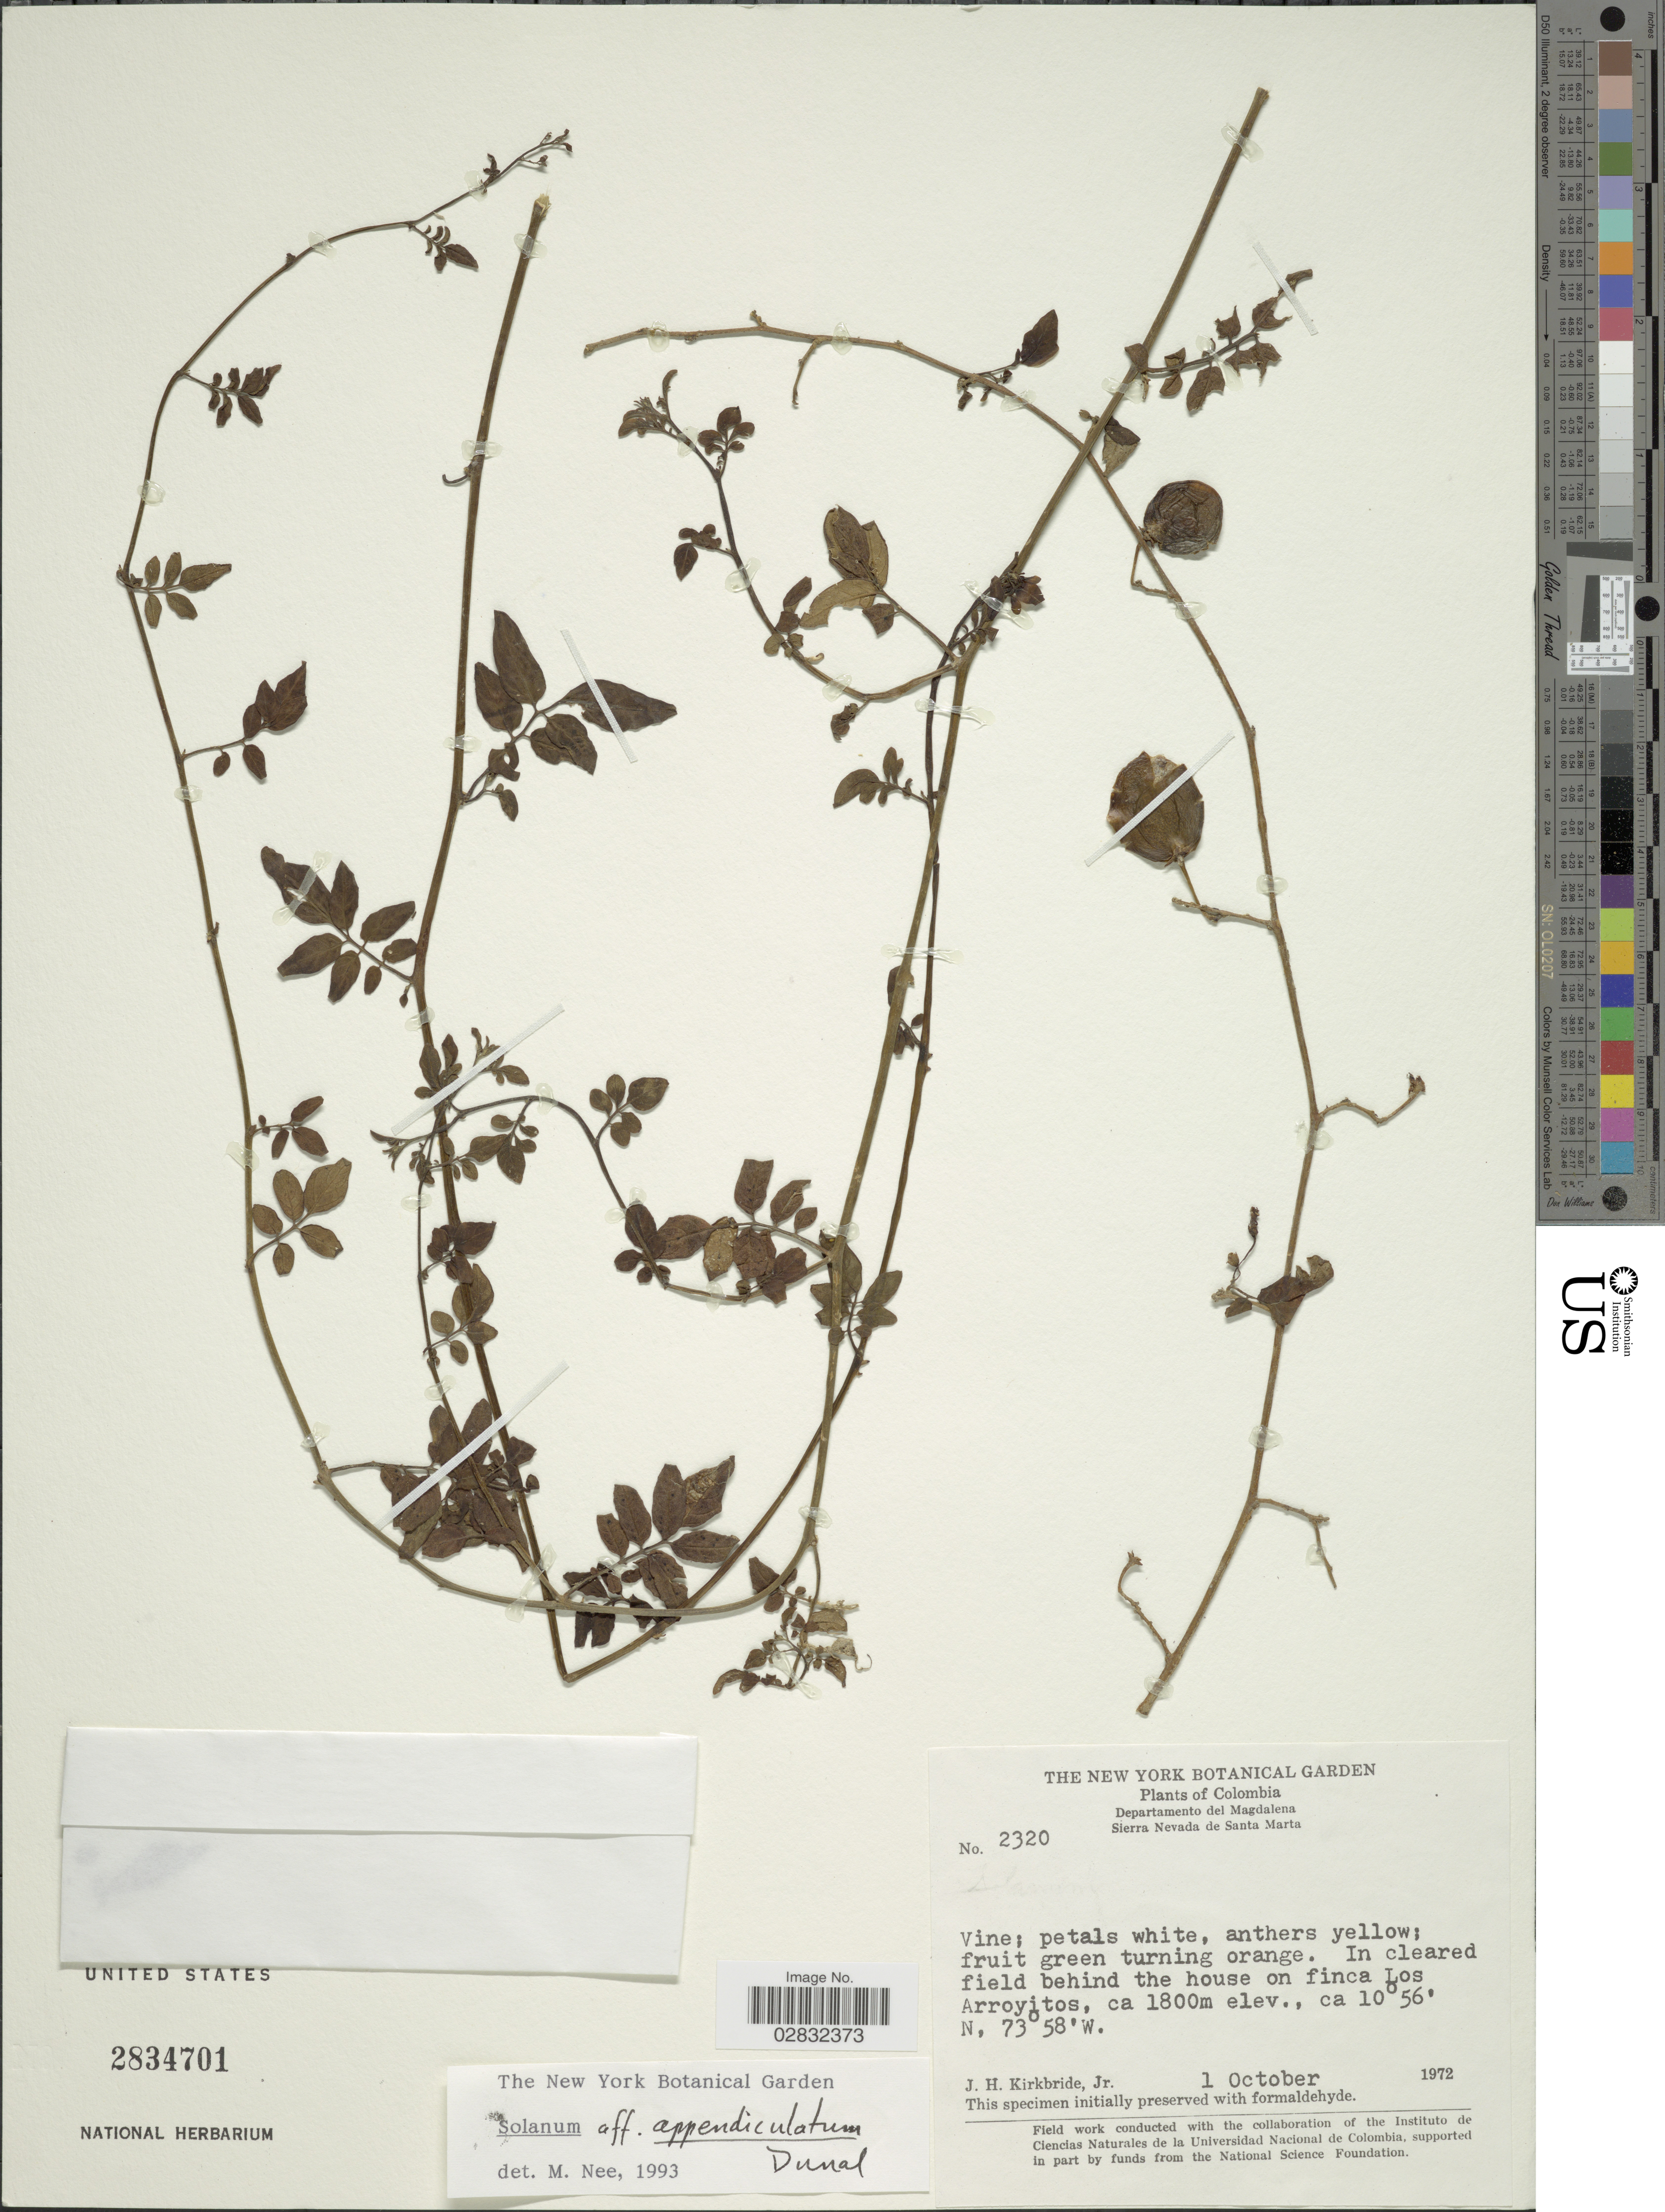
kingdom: Plantae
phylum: Tracheophyta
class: Magnoliopsida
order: Solanales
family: Solanaceae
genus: Solanum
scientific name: Solanum appendiculatum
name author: Humb. & Bonpl. ex Dunal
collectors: J. H. Kirkbride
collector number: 2320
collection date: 1972-10-01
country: Colombia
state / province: Magdalena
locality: Departamento del Magdalena, Sierra Nevada de Santa Marta, In cleared field behind the house of finca Los Arroyitos.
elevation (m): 1800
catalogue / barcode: US 2834701